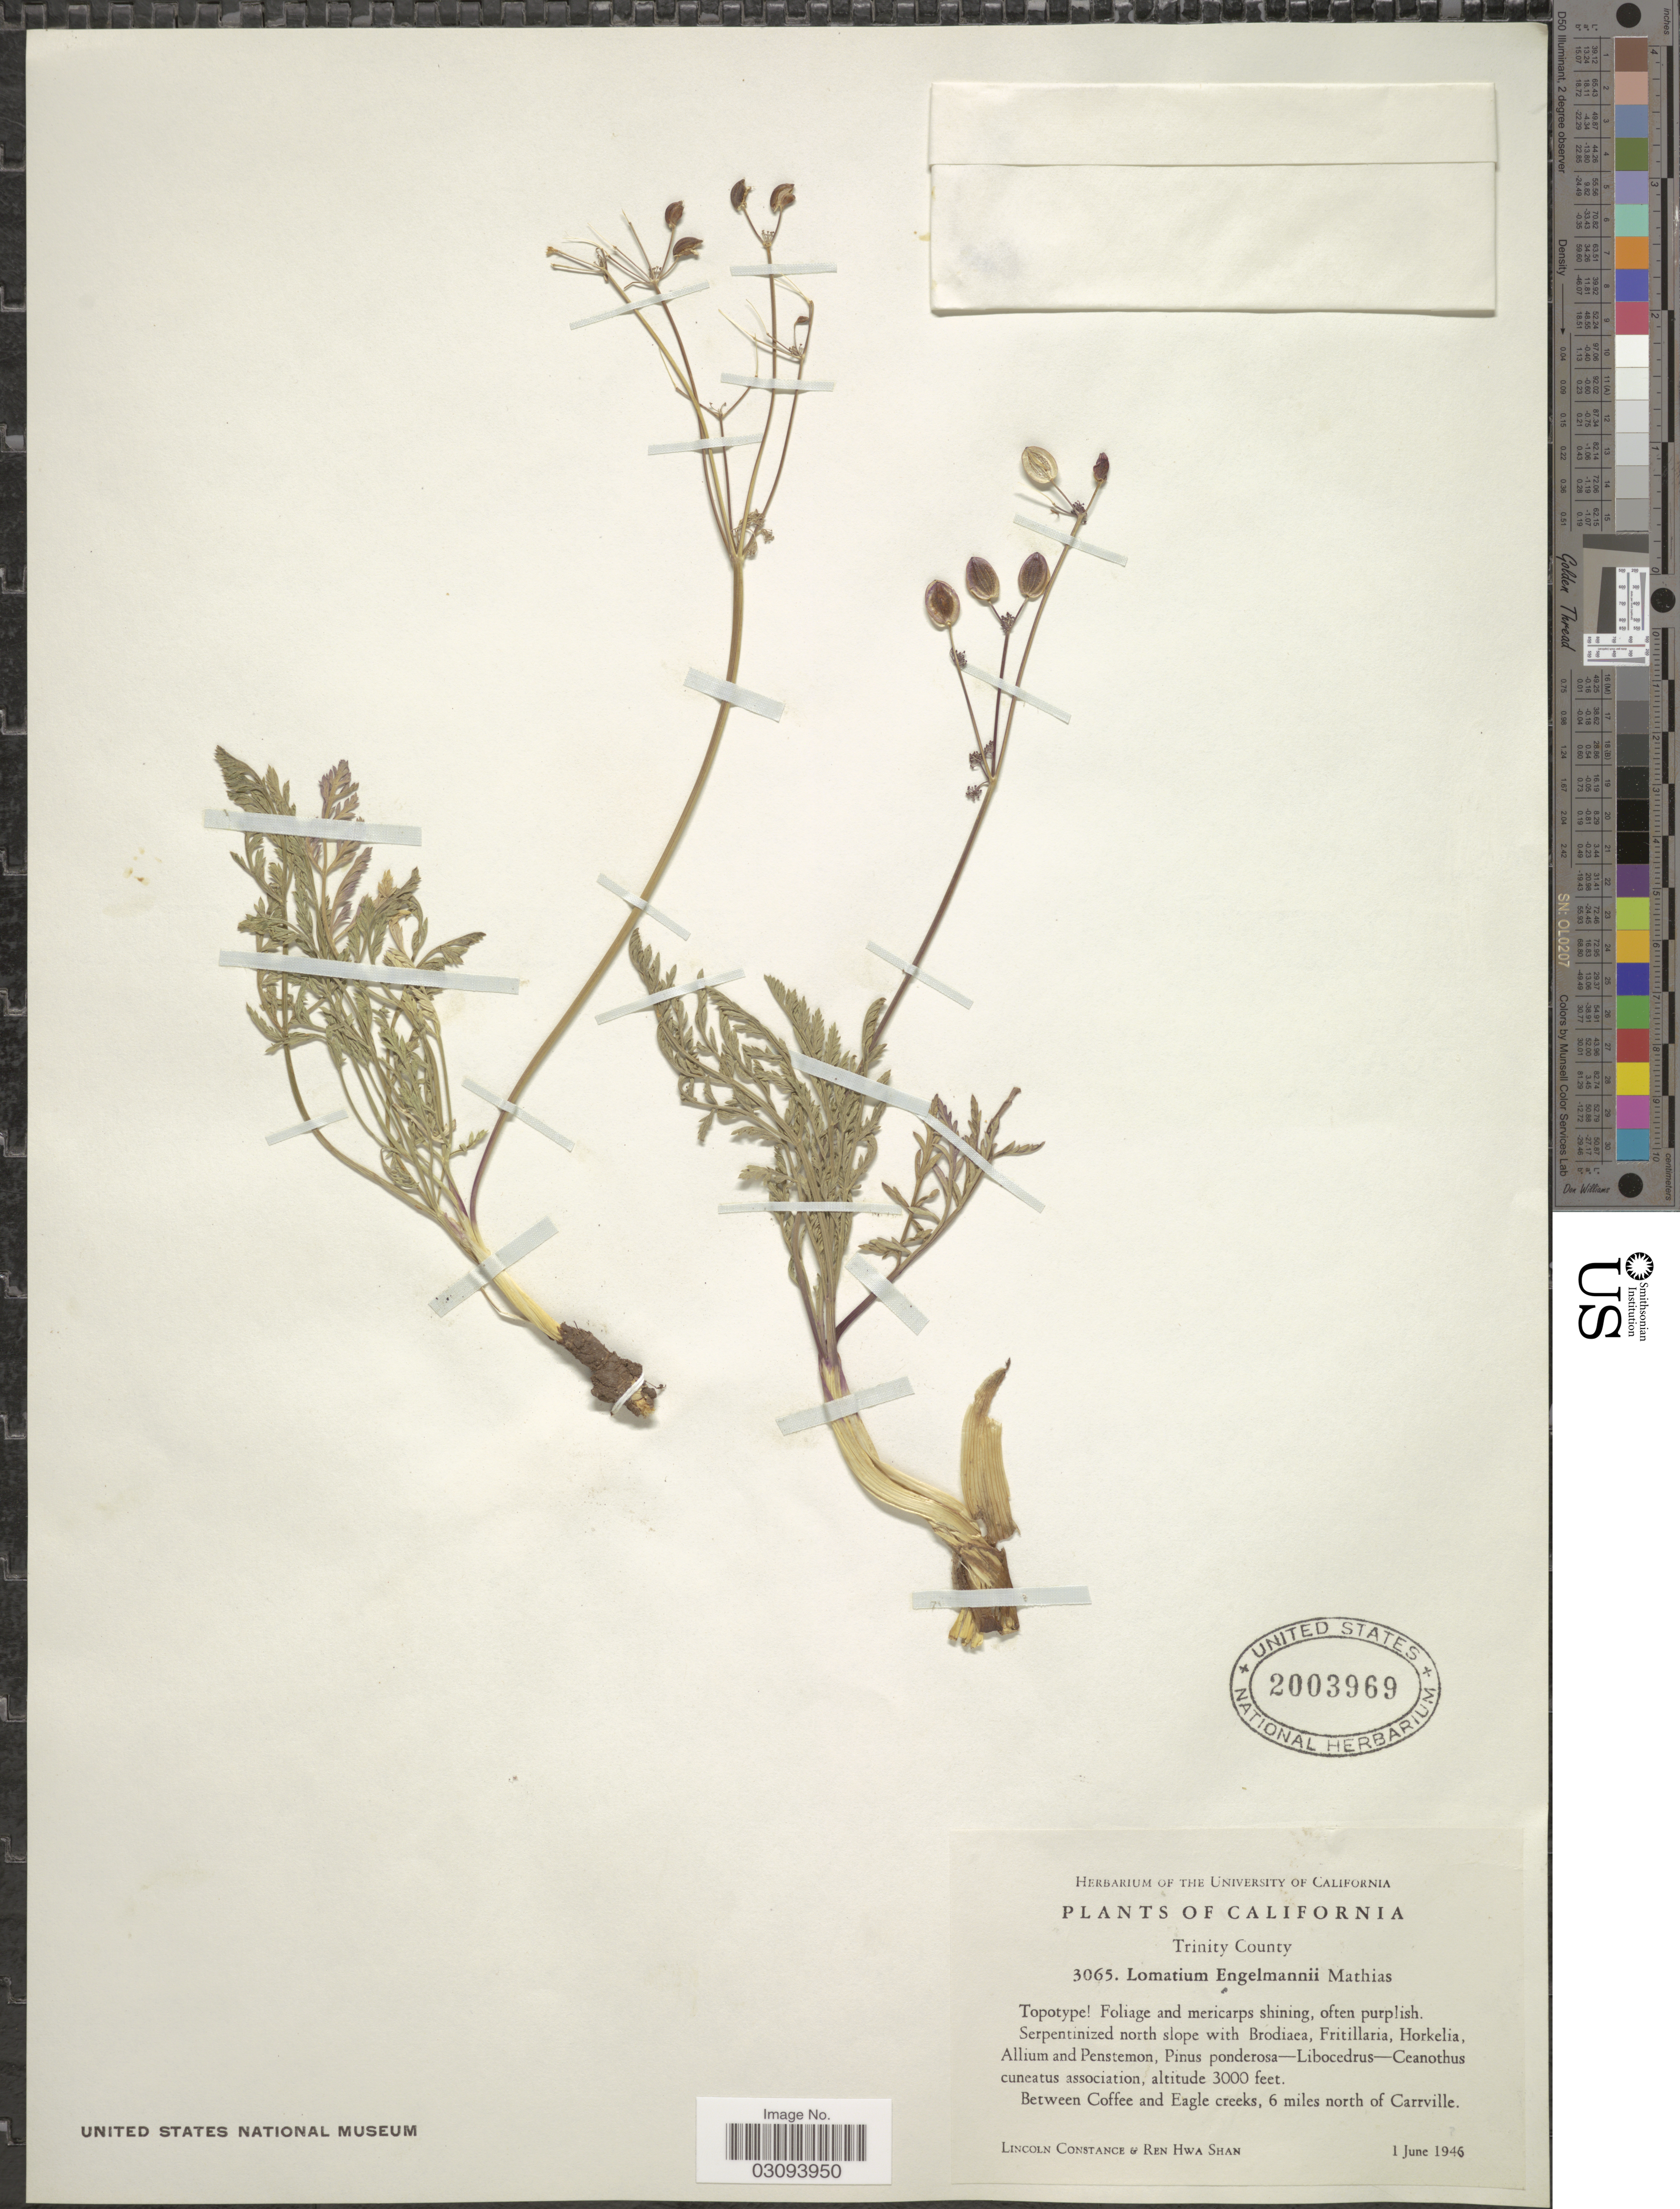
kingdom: Plantae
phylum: Tracheophyta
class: Magnoliopsida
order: Apiales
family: Apiaceae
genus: Lomatium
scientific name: Lomatium engelmannii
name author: Mathias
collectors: L. Constance & R. Shan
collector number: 3065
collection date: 1946-06-01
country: United States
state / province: California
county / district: Trinity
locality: Trinity County. Between Coffee and Eagle creeks, 6 miles north of Carrville.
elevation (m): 914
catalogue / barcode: US 2003969